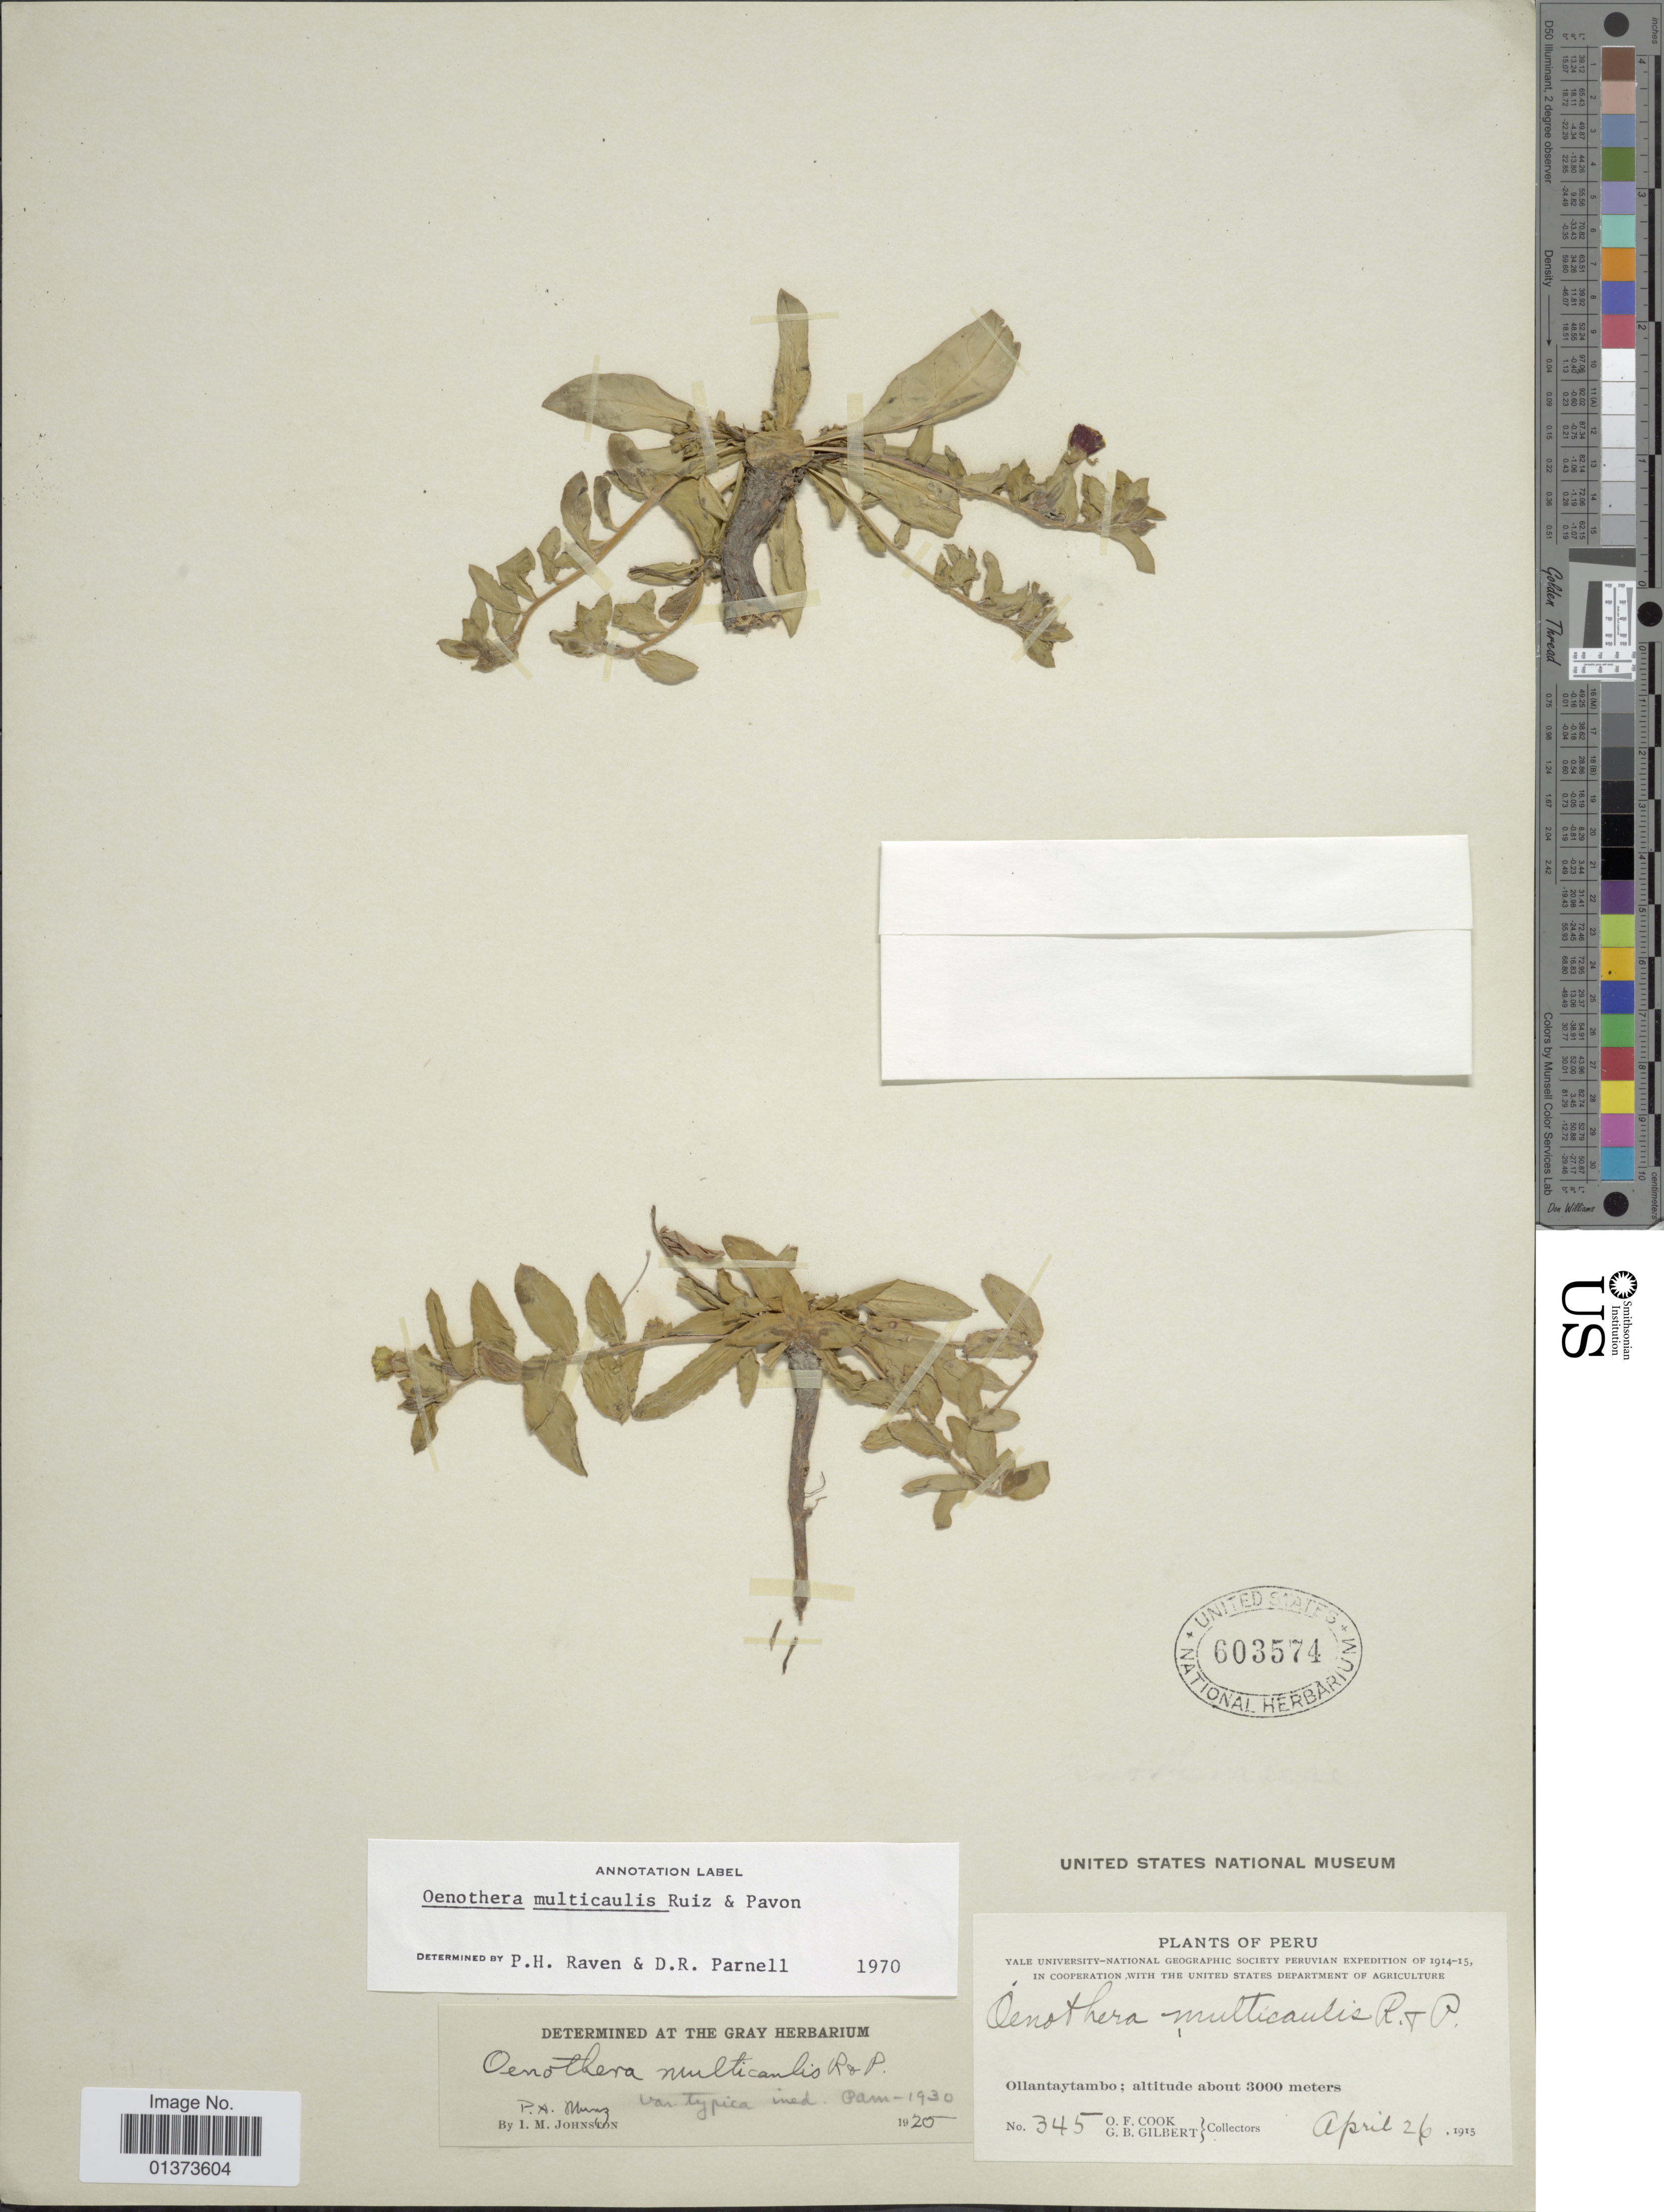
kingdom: Plantae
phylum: Tracheophyta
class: Magnoliopsida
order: Myrtales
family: Onagraceae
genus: Oenothera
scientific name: Oenothera multicaulis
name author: Ruiz & Pav.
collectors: O. F. Cook & G. B. Gilbert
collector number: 345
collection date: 1915-04-26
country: Peru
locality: Ollantaytambo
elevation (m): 3000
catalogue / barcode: US 603574